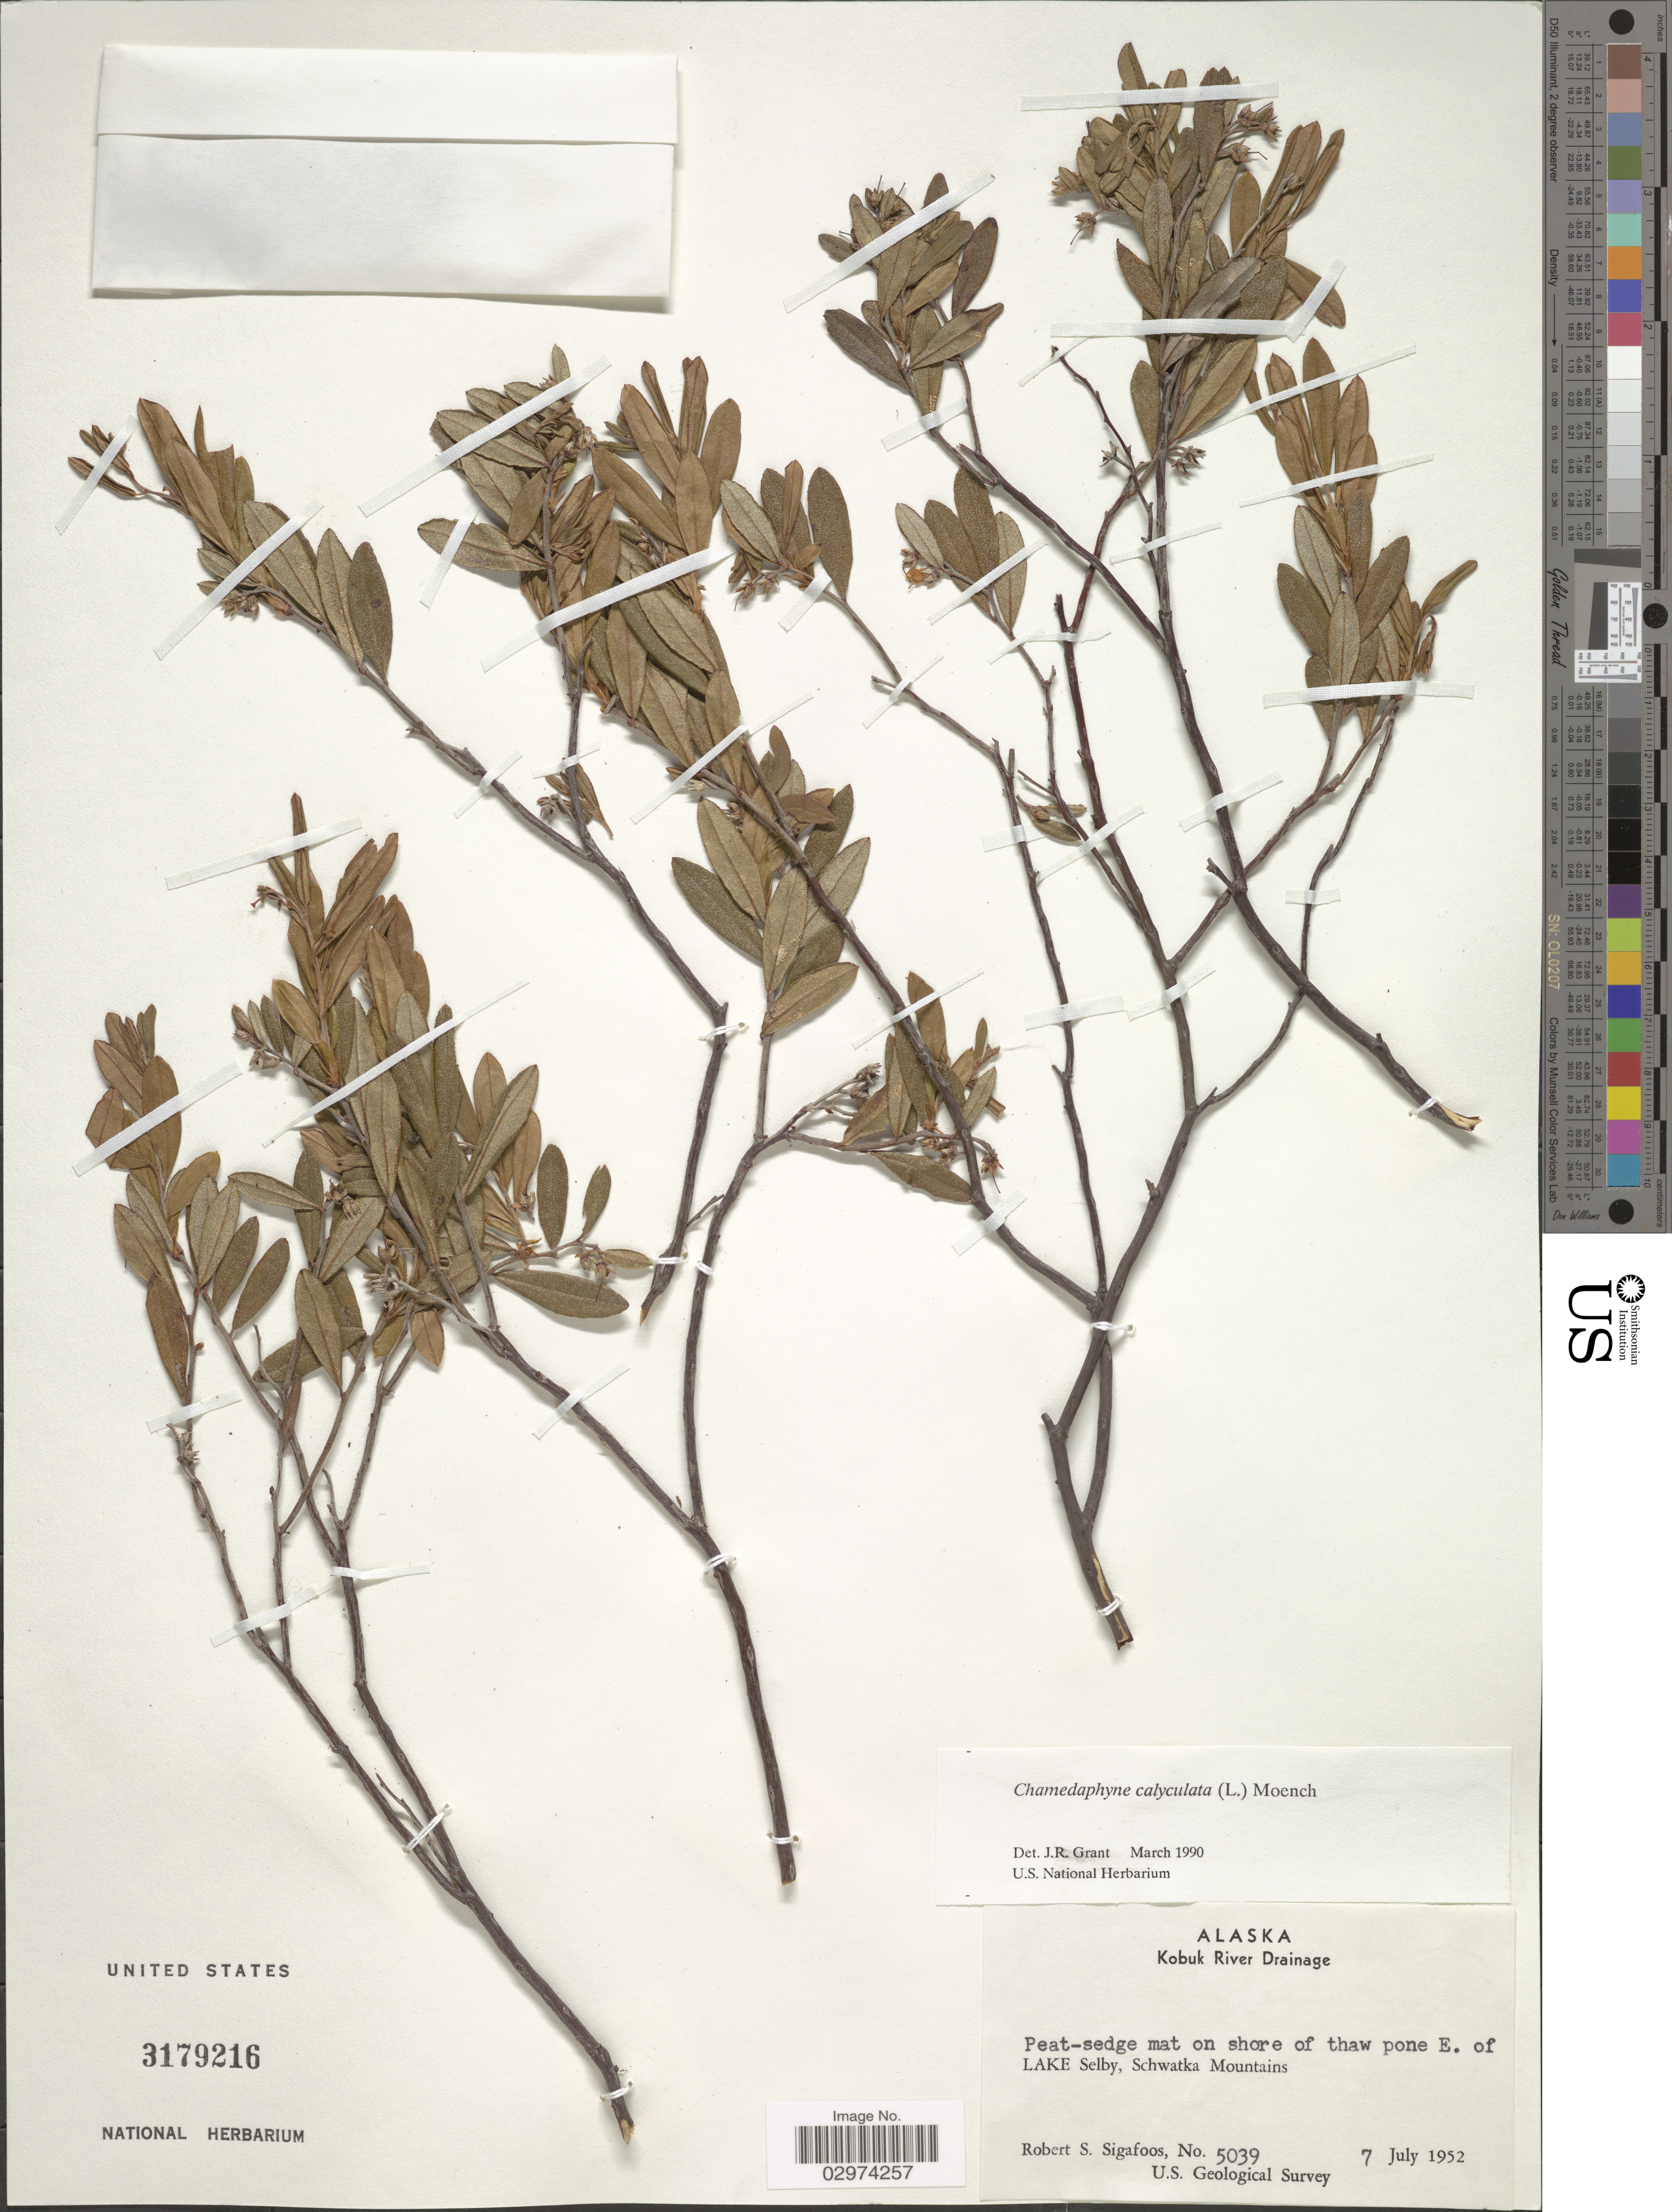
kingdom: Plantae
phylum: Tracheophyta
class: Magnoliopsida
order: Ericales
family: Ericaceae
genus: Chamaedaphne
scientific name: Chamaedaphne calyculata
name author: (L.) Moench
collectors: R. Sigafoos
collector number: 5039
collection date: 1952-07-07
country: United States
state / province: Alaska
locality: Kobuk River Drainage. On shore of thaw pone E. of Lake Selby, Schwatka Mountains.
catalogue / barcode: US 3179216